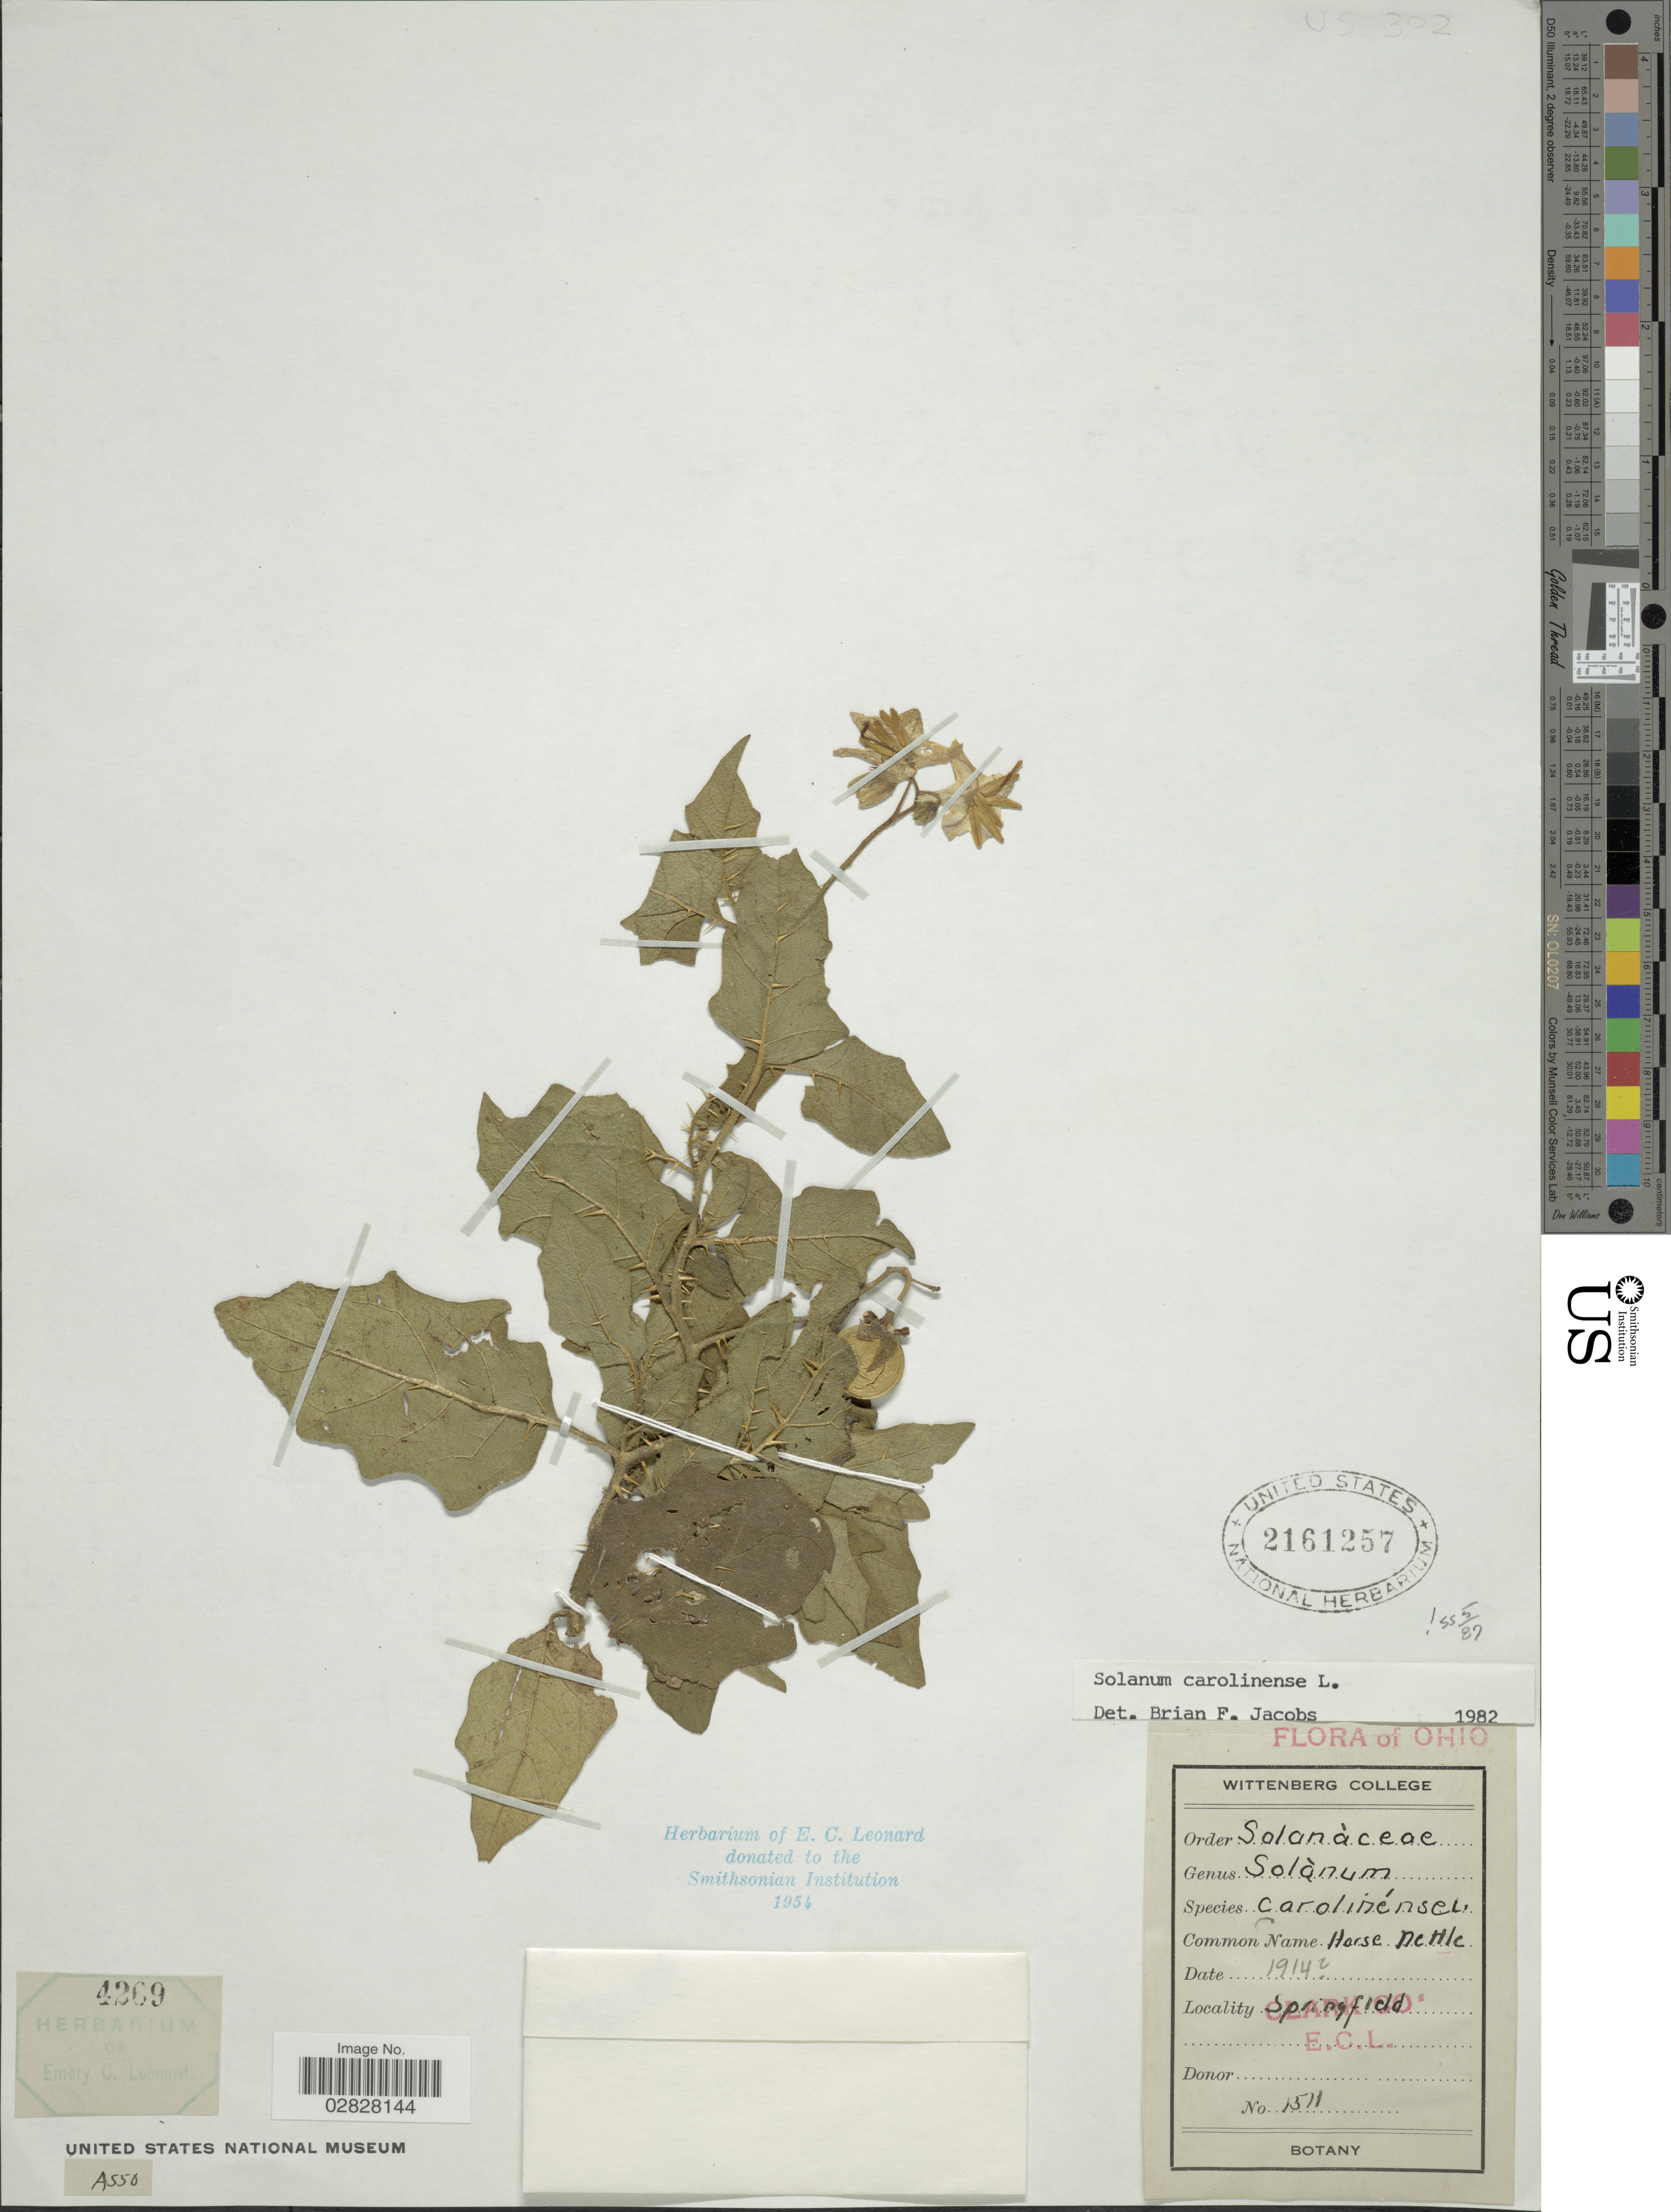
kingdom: Plantae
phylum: Tracheophyta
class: Magnoliopsida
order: Solanales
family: Solanaceae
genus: Solanum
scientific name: Solanum carolinense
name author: L.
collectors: E. C. Leonard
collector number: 1511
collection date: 1914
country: United States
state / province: Ohio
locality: Springfield.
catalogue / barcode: US 2161257